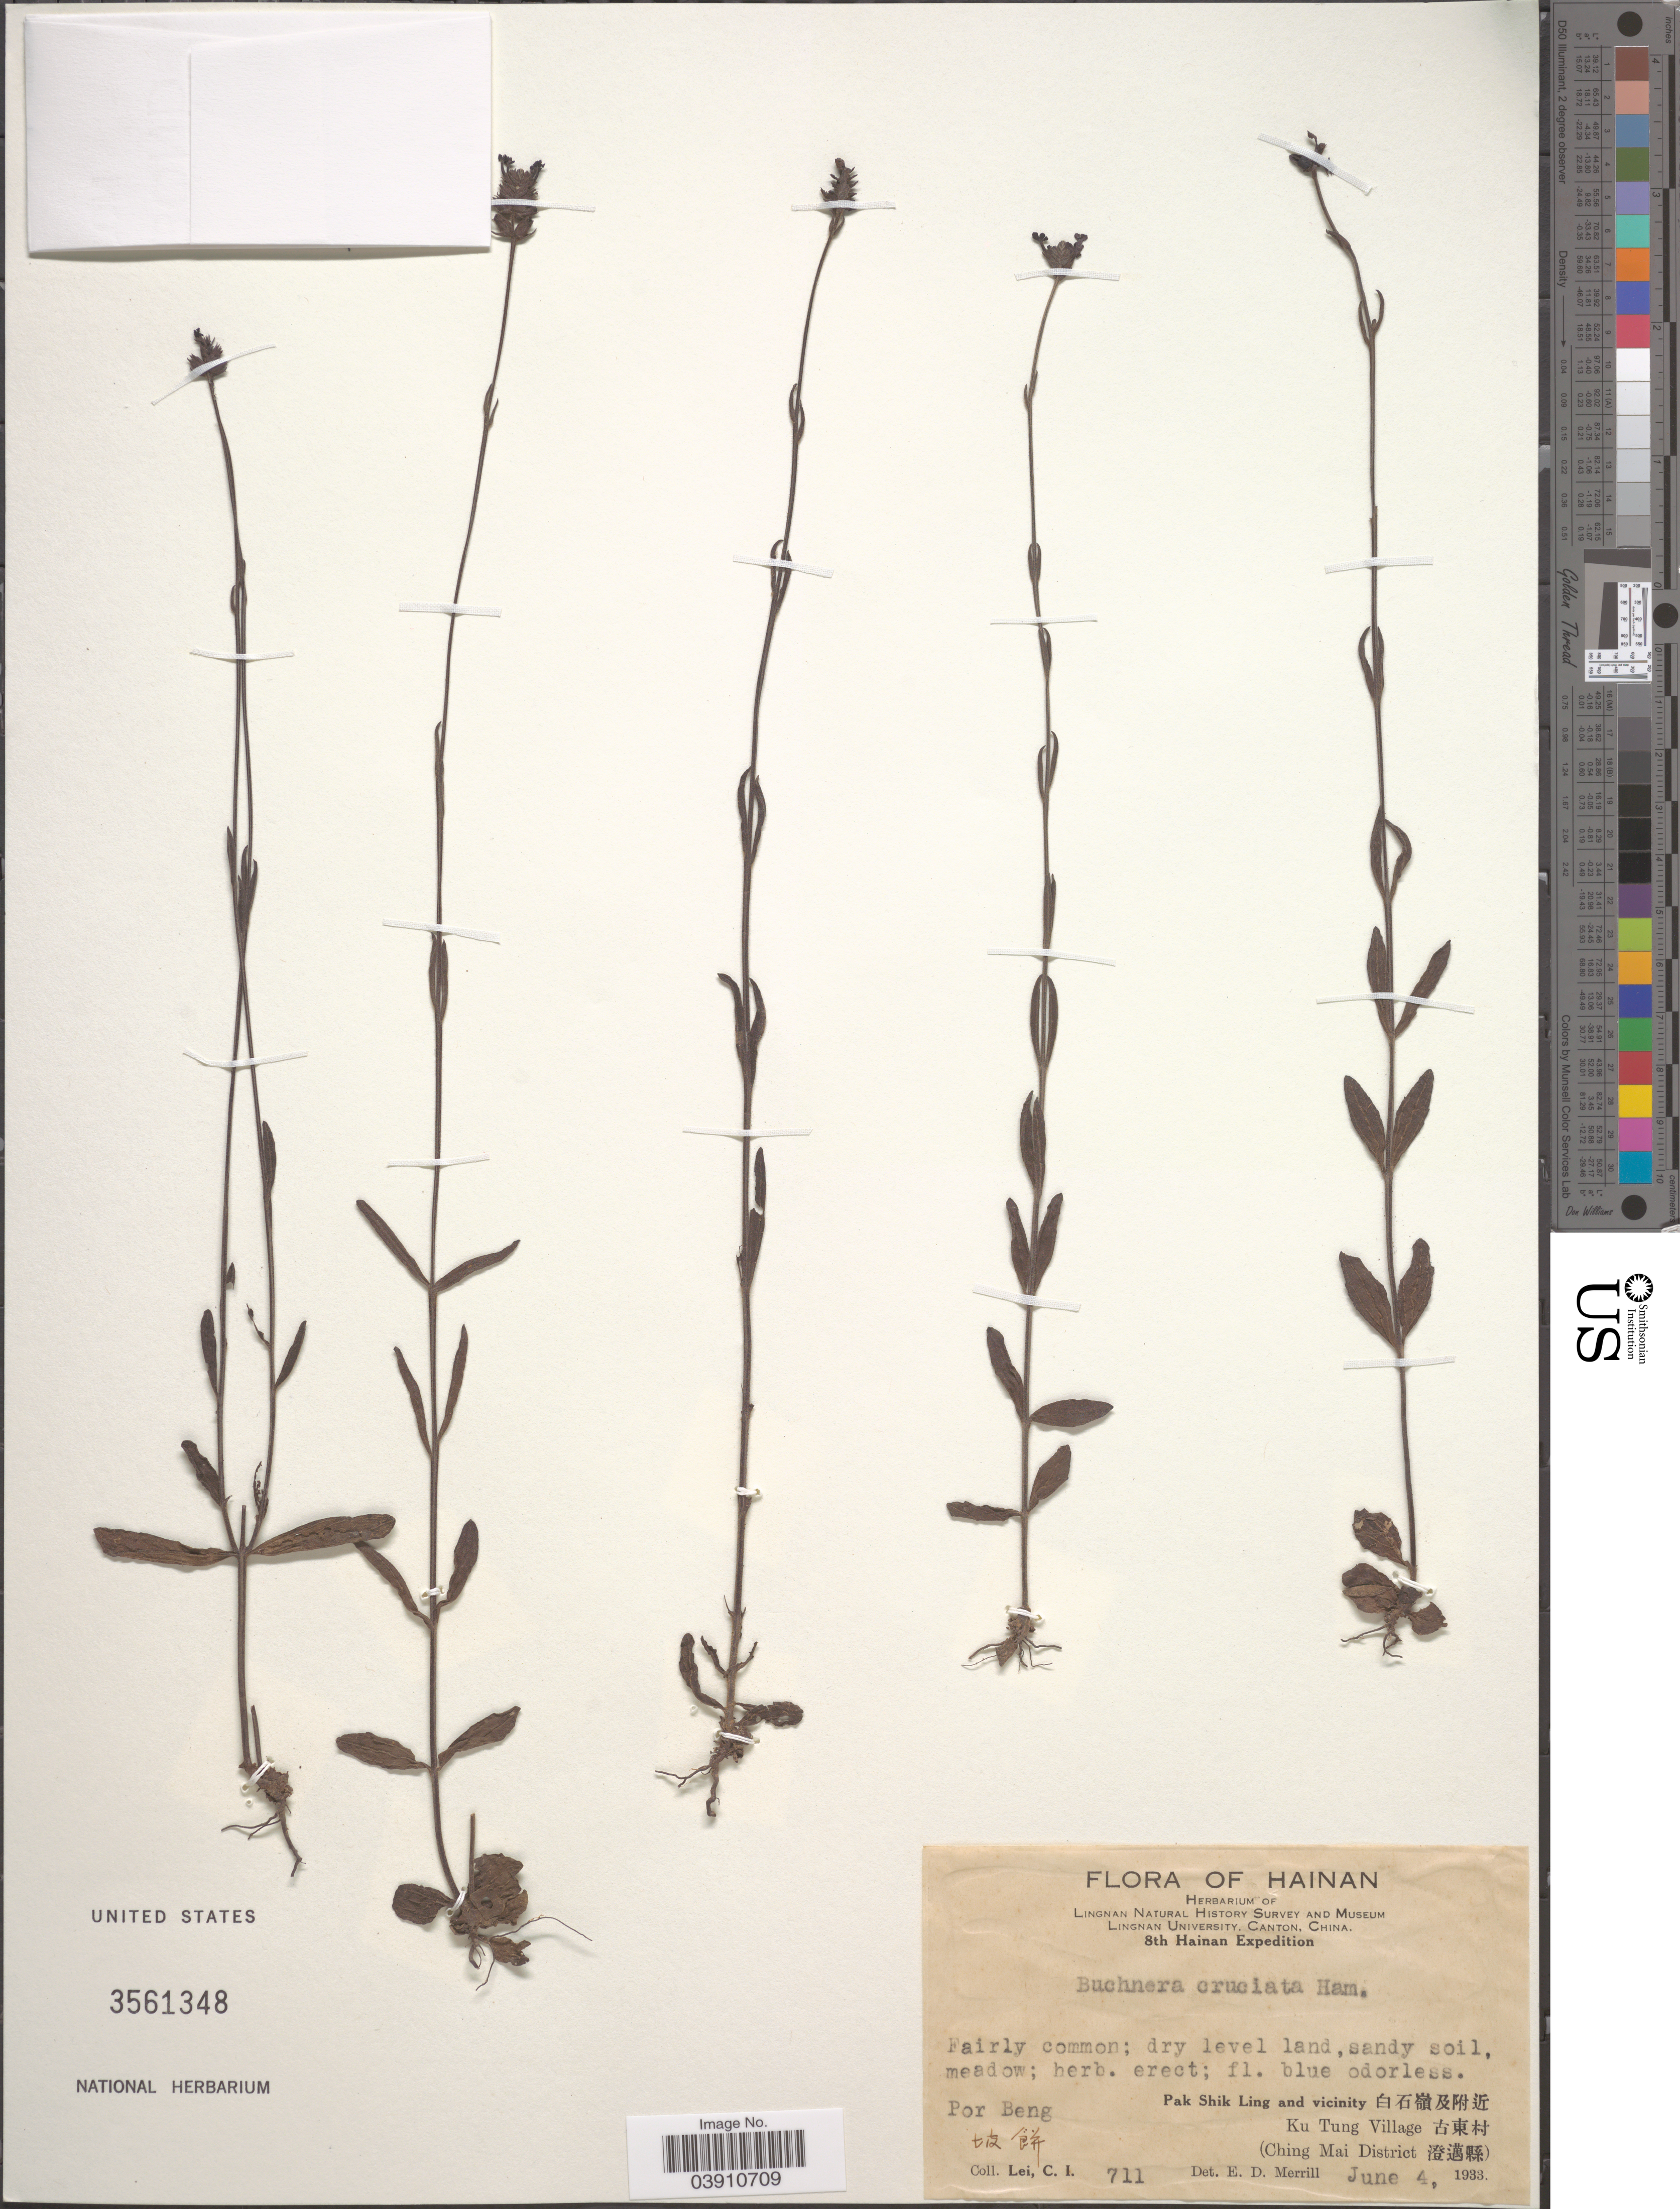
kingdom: Plantae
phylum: Tracheophyta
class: Magnoliopsida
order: Lamiales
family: Orobanchaceae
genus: Buchnera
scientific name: Buchnera cruciata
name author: Ham.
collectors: C. I. Lei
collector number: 711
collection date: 1933-06-04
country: China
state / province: Hainan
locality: Por Beng. X. Pak Shik Ling and vicinity. X. Ku Tung Village. X. (Ching Mai District X).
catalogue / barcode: US 3561348